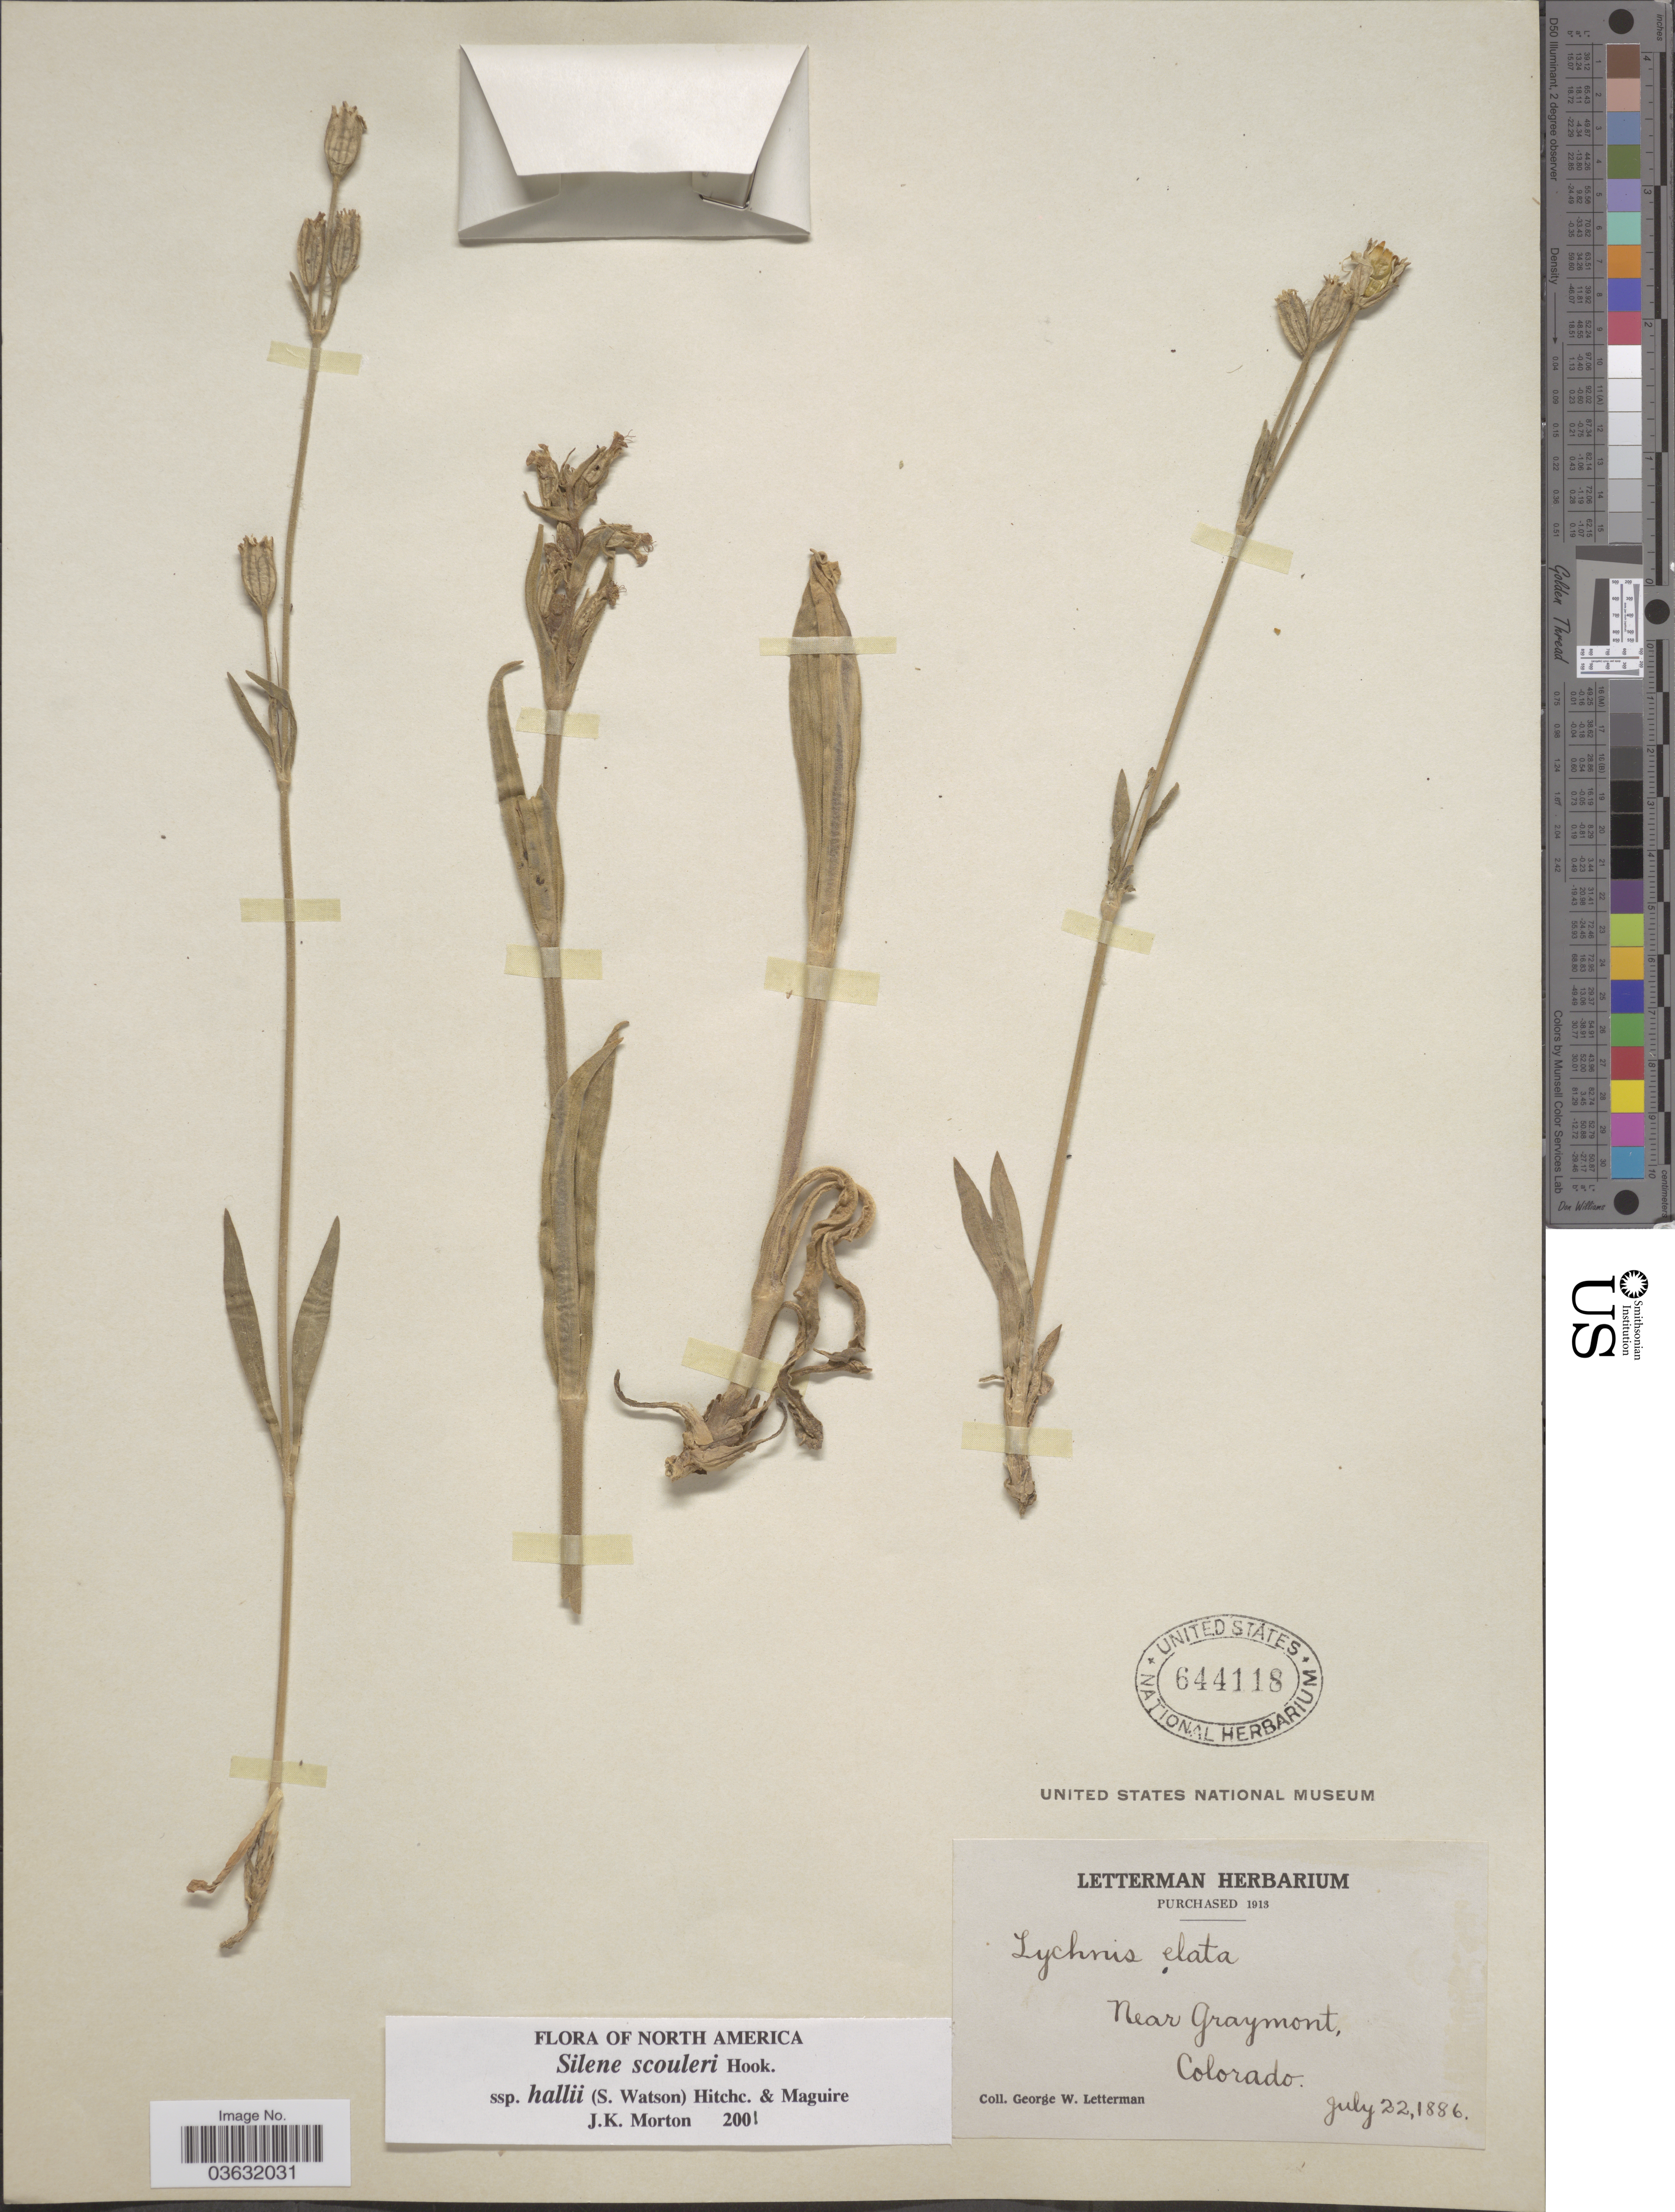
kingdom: Plantae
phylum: Tracheophyta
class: Magnoliopsida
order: Caryophyllales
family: Caryophyllaceae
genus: Silene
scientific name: Silene scouleri subsp. hallii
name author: (S. Watson) C.L. Hitchc. & Maguire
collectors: G. W. Letterman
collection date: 1886-07-22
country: United States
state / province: Colorado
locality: Near Graymont.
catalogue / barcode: US 644118